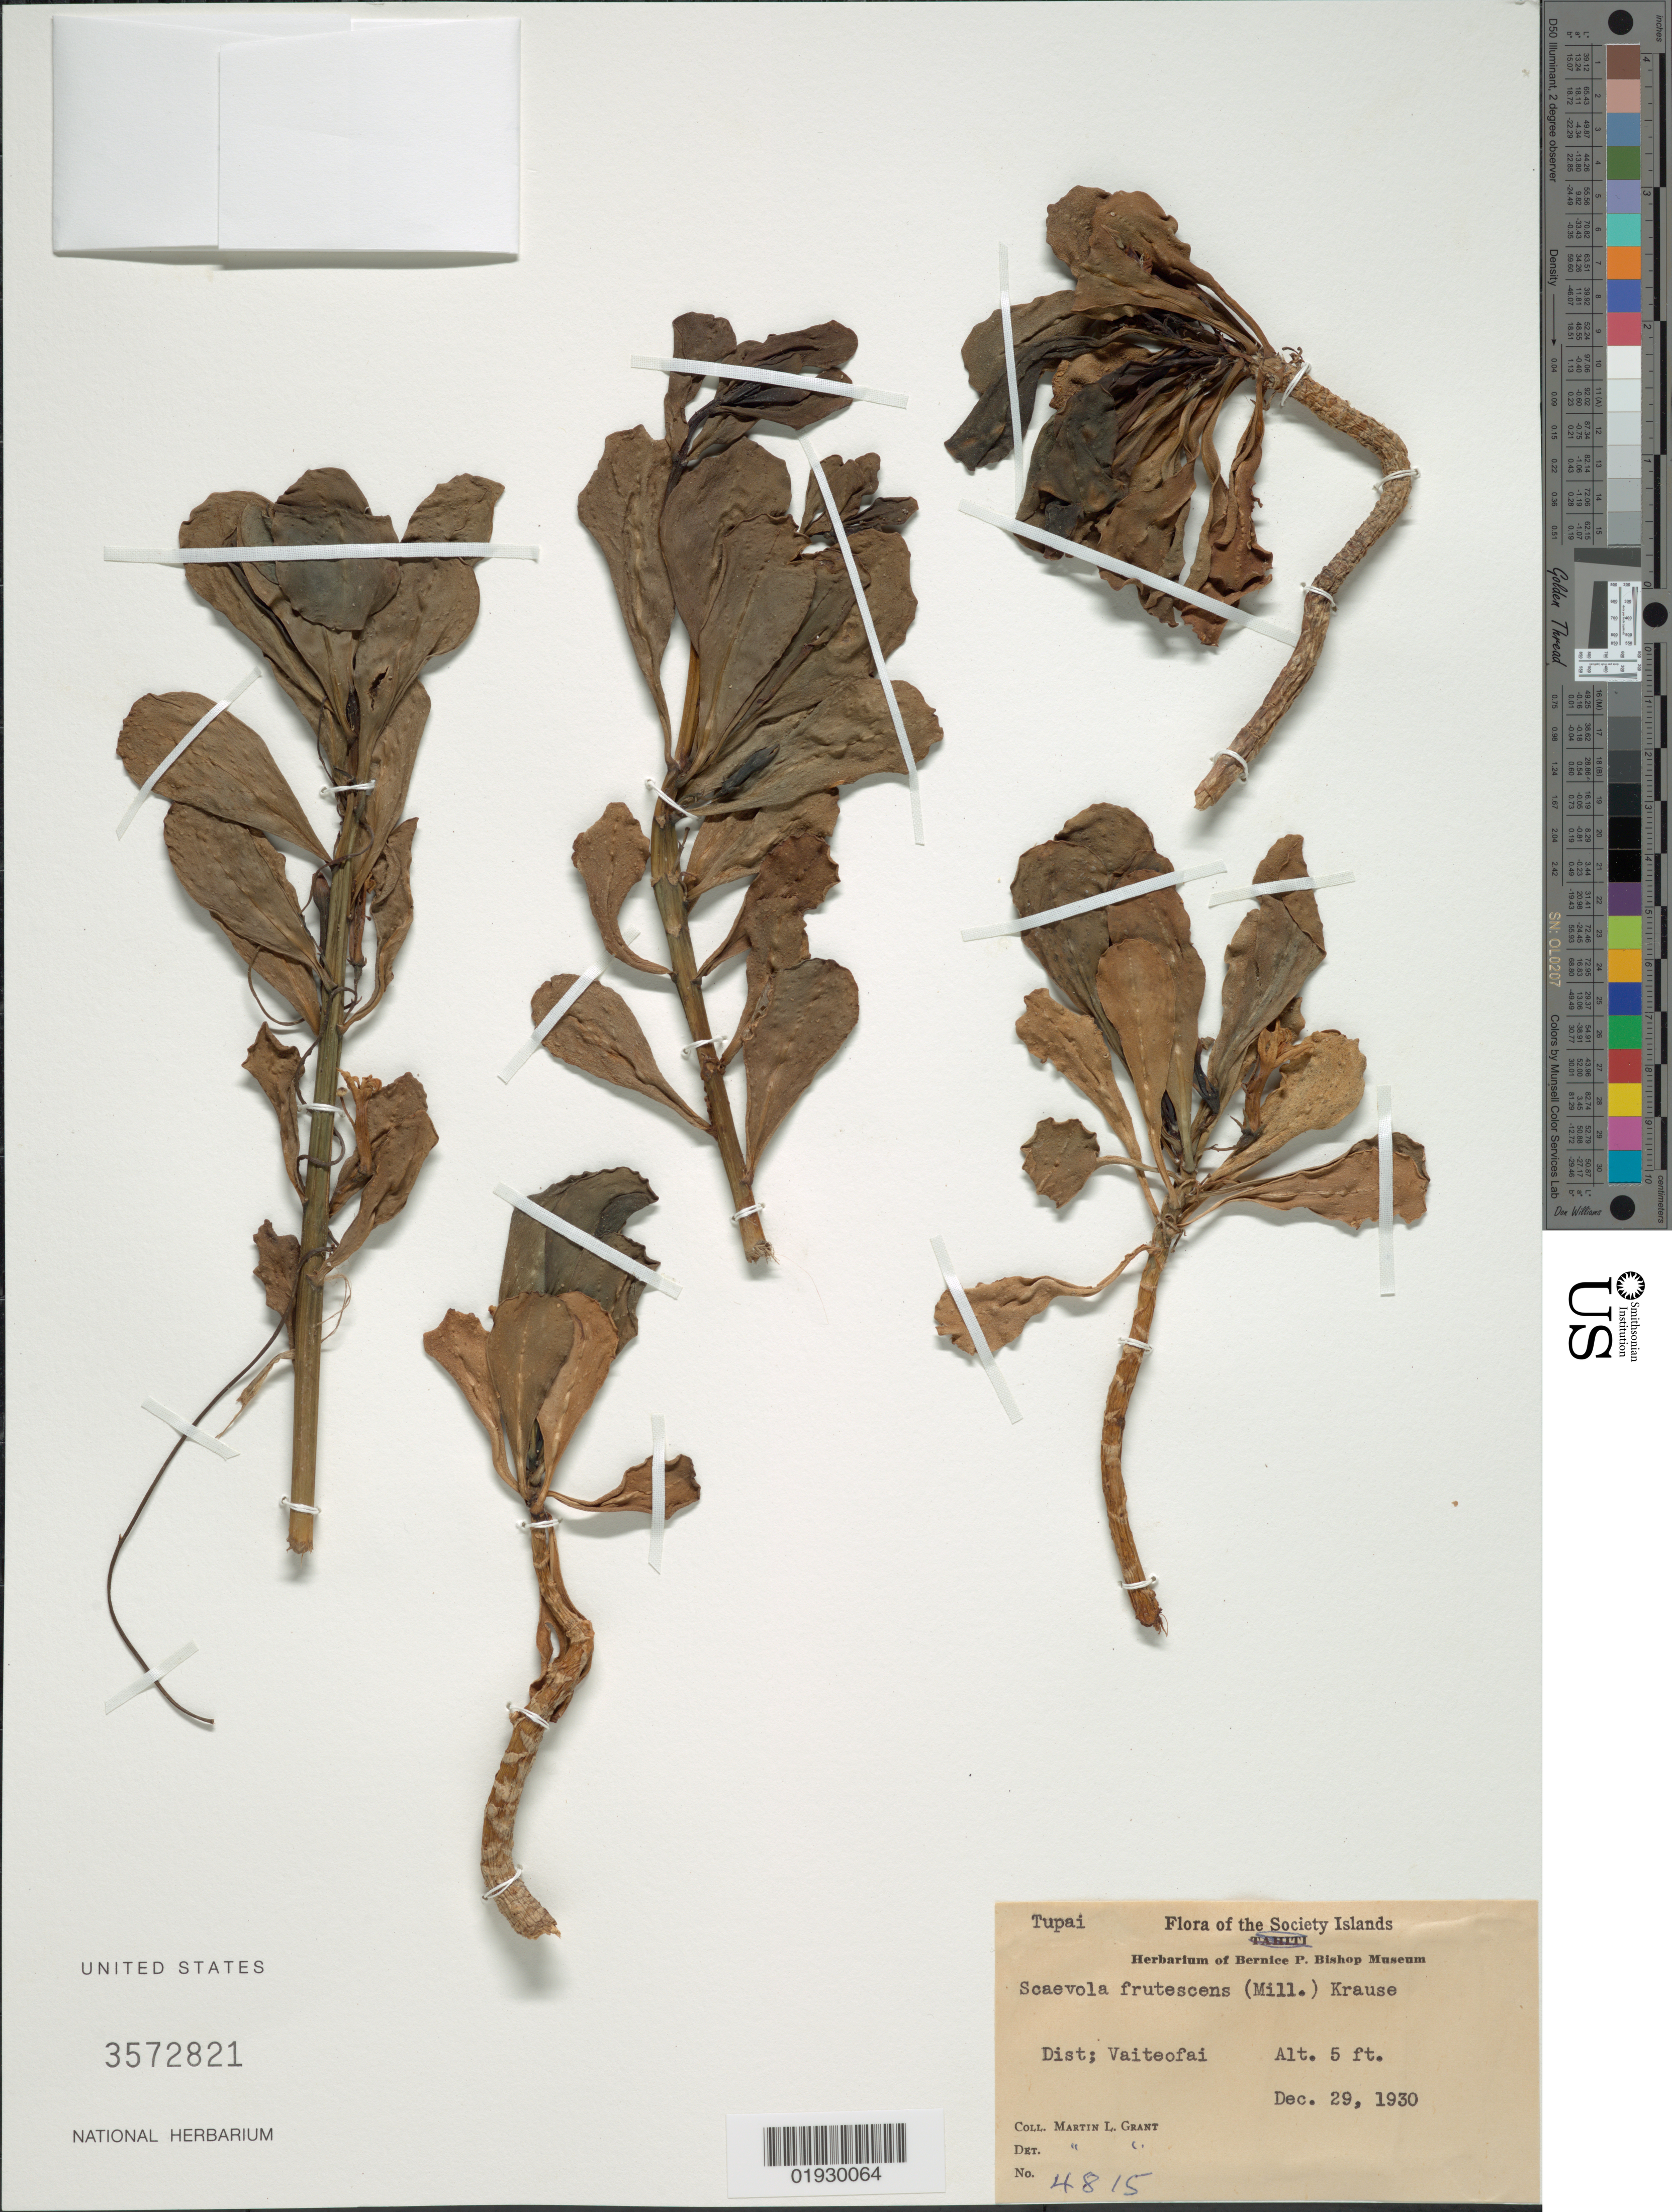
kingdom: Plantae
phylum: Tracheophyta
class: Magnoliopsida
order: Asterales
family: Goodeniaceae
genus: Scaevola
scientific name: Scaevola taccada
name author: (Gaertn.) Roxb.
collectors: M. L. Grant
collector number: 4815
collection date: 1930-12-29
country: French Polynesia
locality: Society Islands, Dist. Vaiteofai.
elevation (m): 2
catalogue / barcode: US 3572821